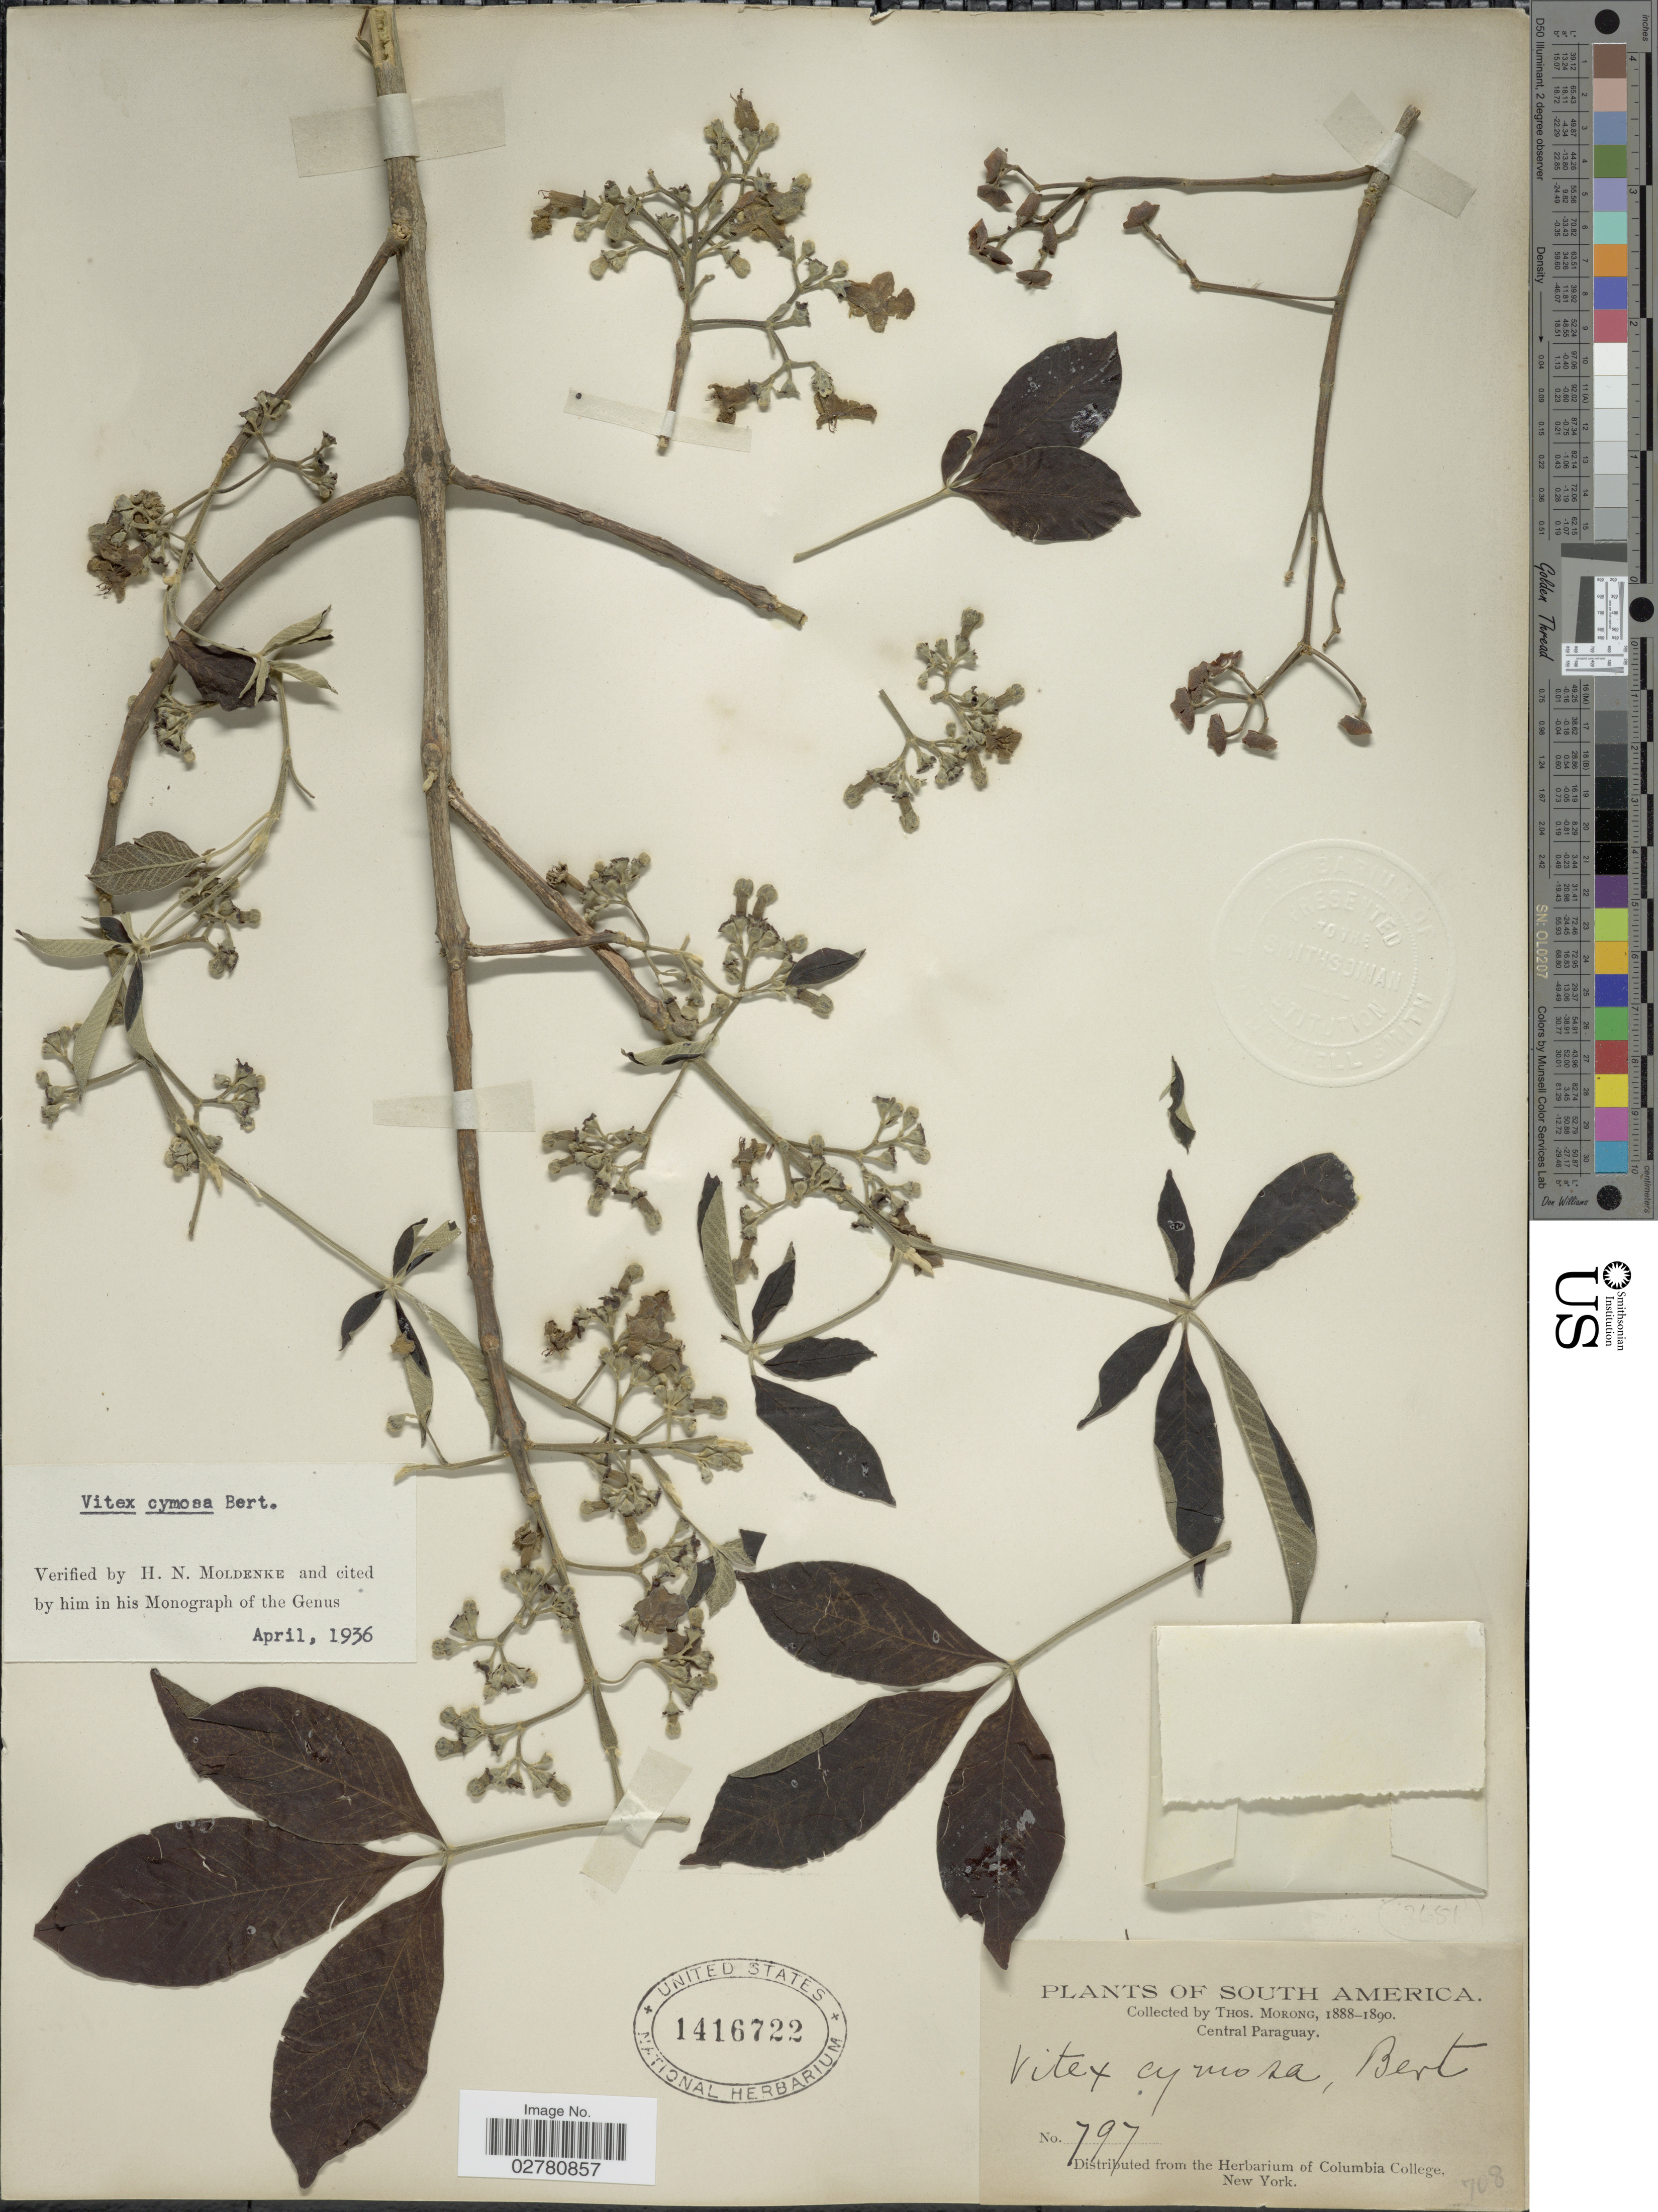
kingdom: Plantae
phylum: Tracheophyta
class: Magnoliopsida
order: Lamiales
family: Lamiaceae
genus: Vitex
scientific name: Vitex cymosa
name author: Bertero ex Spreng.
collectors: ex herb. T. Morong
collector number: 797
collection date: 1888/1890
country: Paraguay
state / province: Central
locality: Central Paraguay.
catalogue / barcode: US 1416722